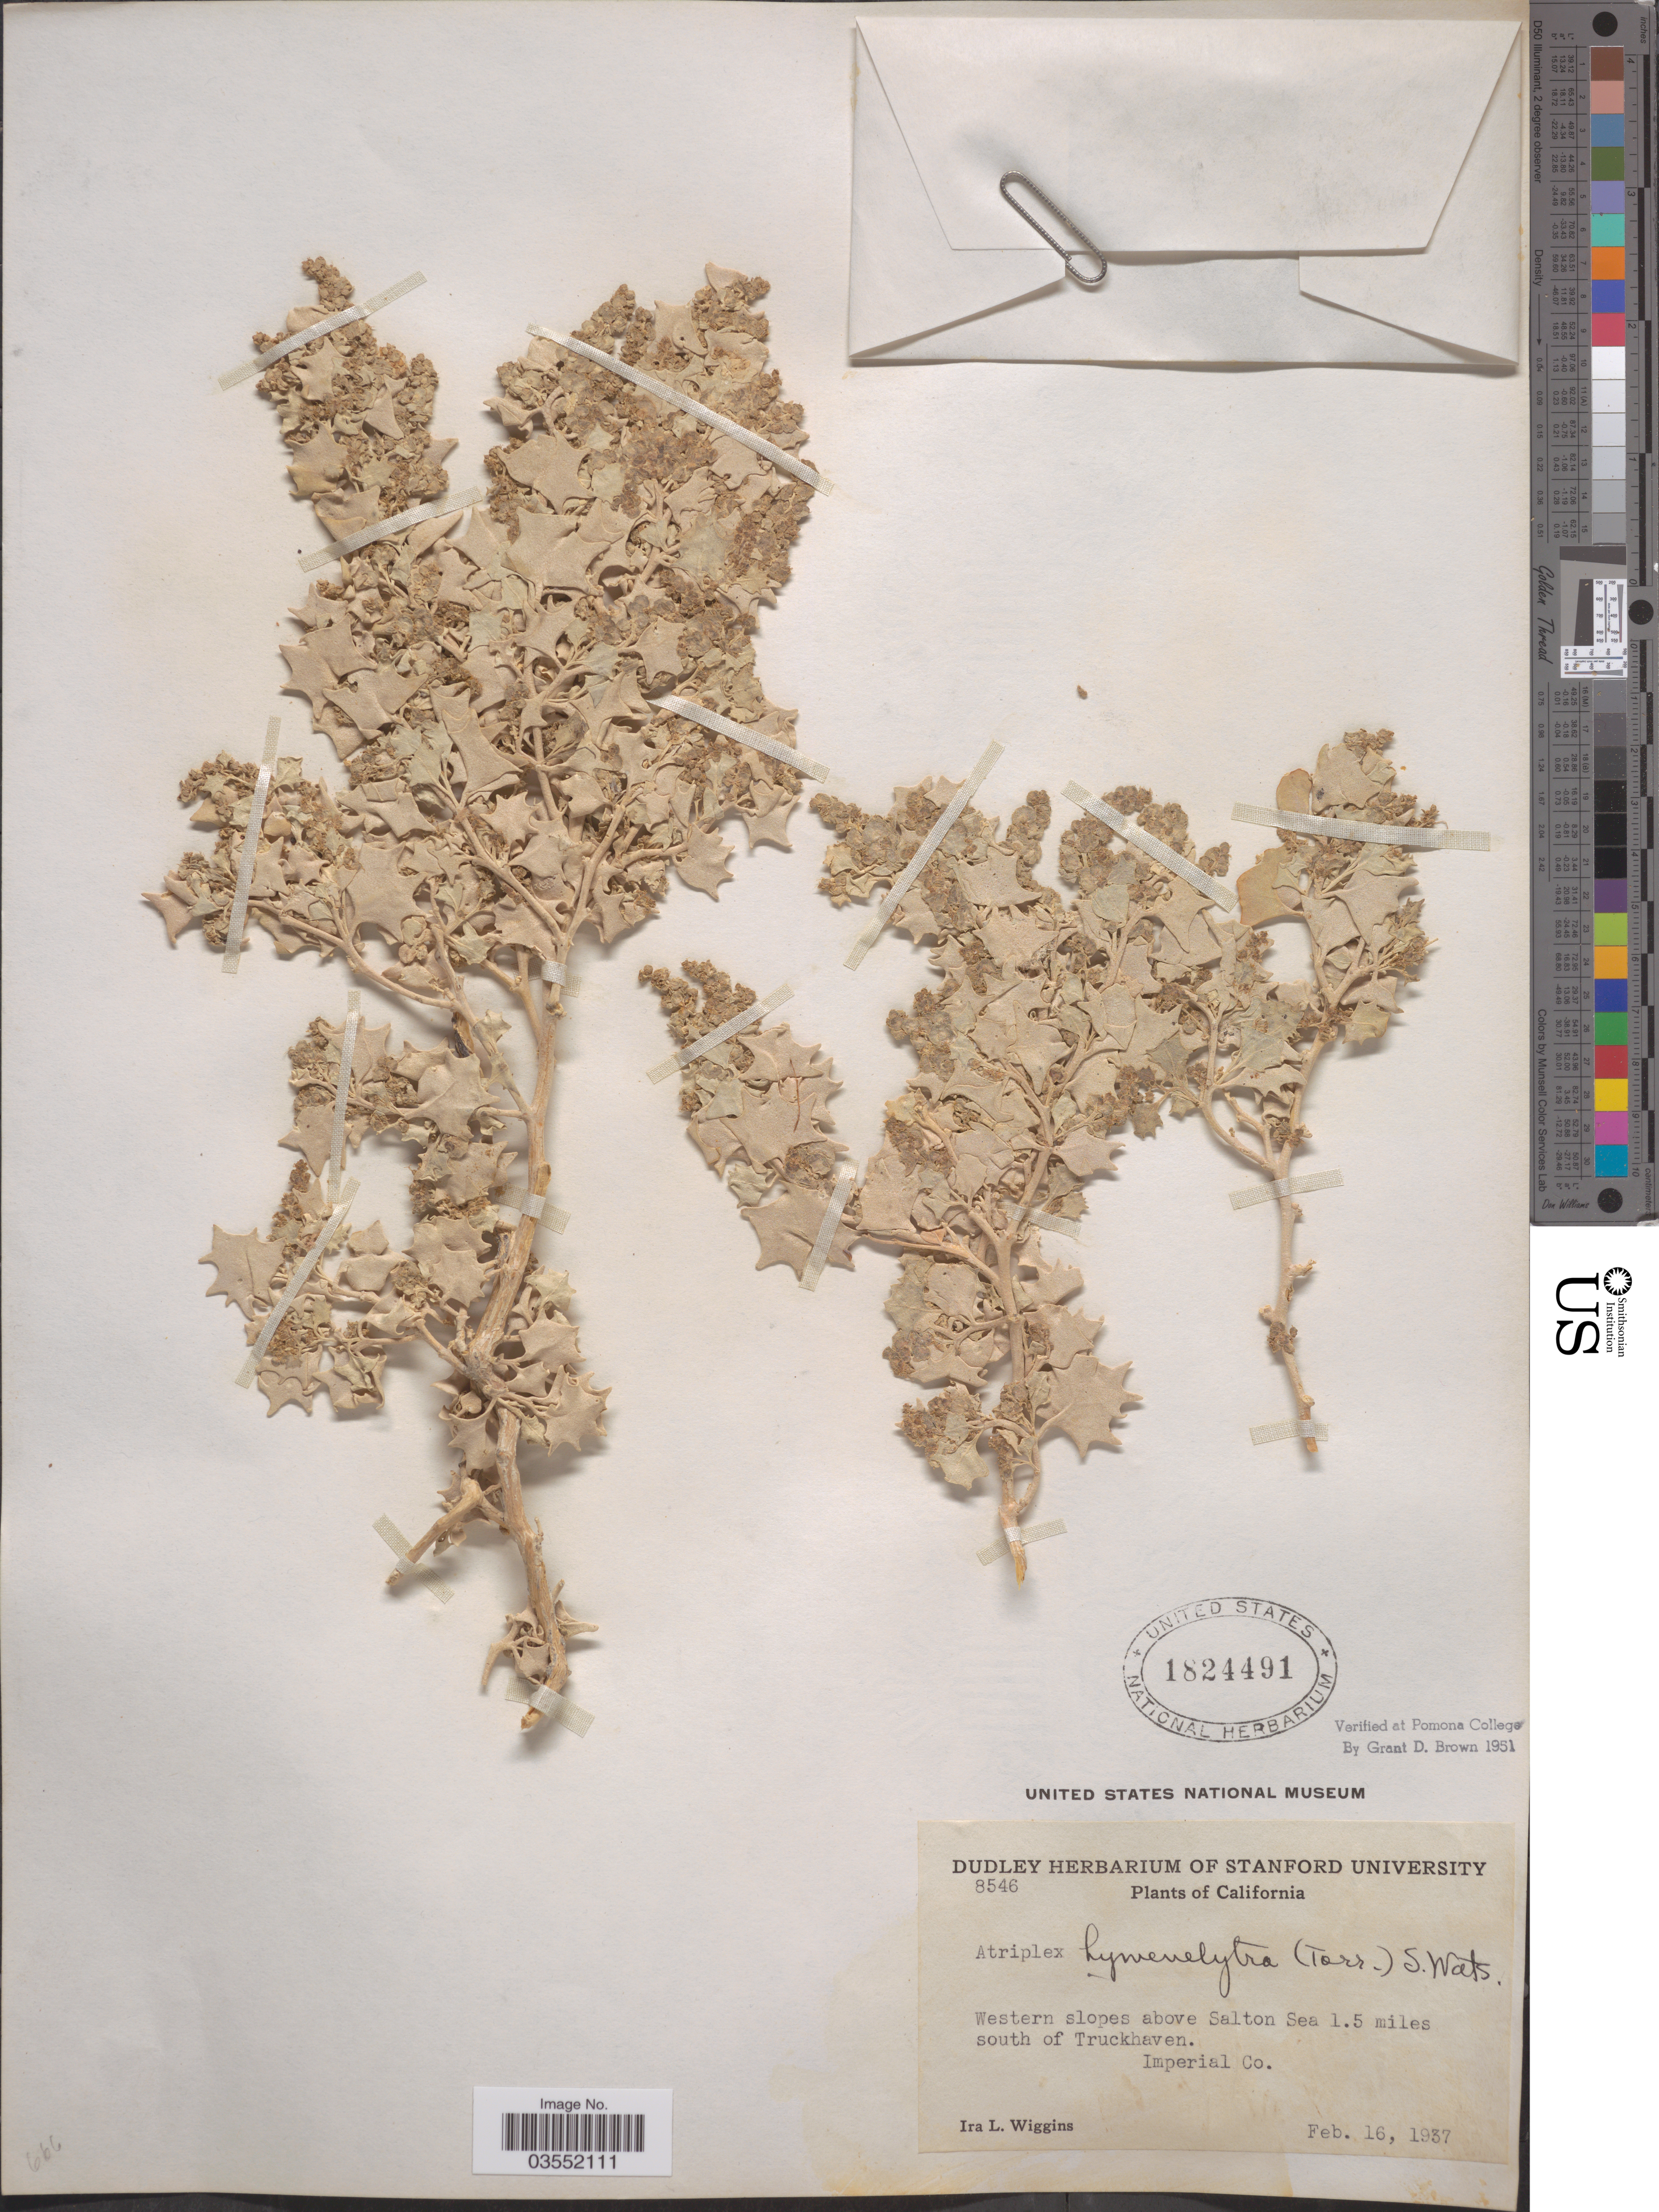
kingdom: Plantae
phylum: Tracheophyta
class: Magnoliopsida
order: Caryophyllales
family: Amaranthaceae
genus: Atriplex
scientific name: Atriplex hymenelytra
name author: (Torr.) S. Watson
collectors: I. L. Wiggins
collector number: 8546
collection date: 1937-02-16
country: United States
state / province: California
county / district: Imperial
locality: Western slopes above Salton Sea 1.5 miles south of Truckhaven. Imperial Co.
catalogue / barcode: US 1824491